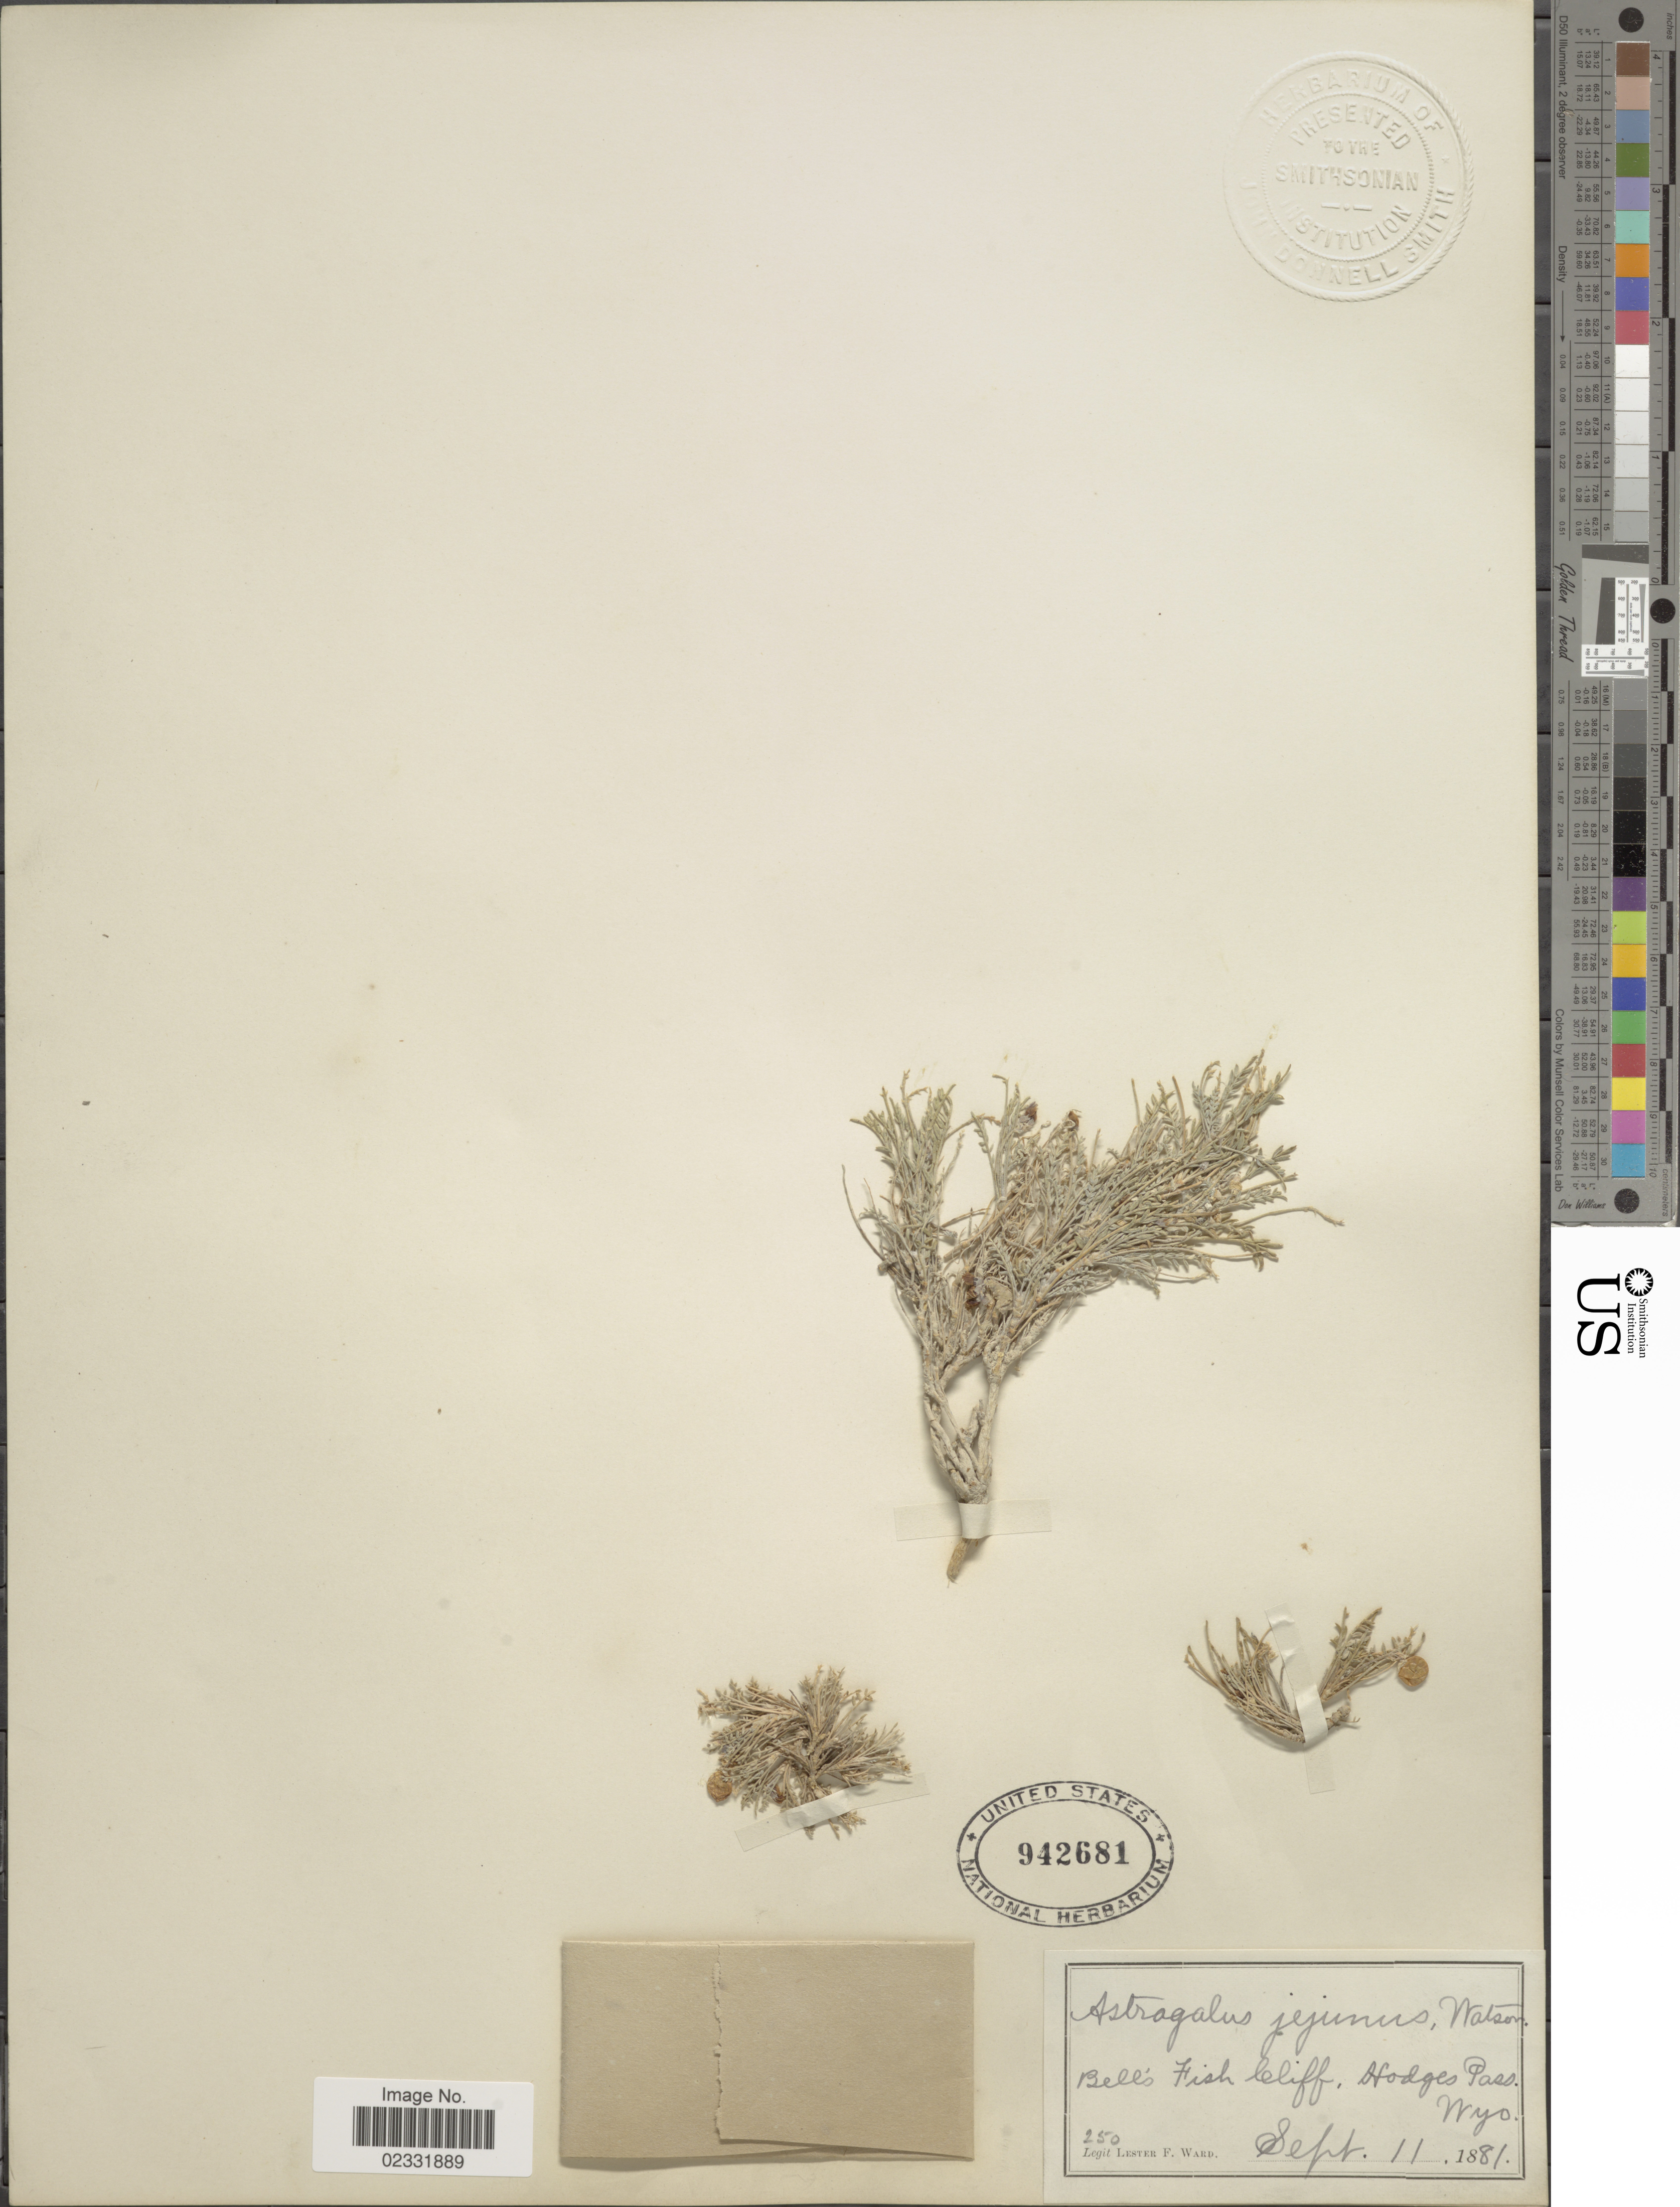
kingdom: Plantae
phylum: Tracheophyta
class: Magnoliopsida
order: Fabales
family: Fabaceae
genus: Astragalus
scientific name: Astragalus jejunus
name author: S. Watson in C. King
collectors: L. F. Ward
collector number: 250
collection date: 1881-09-11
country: United States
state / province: Wyoming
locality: Bell's Fish Cliff, Hodges Pass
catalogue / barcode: US 942681